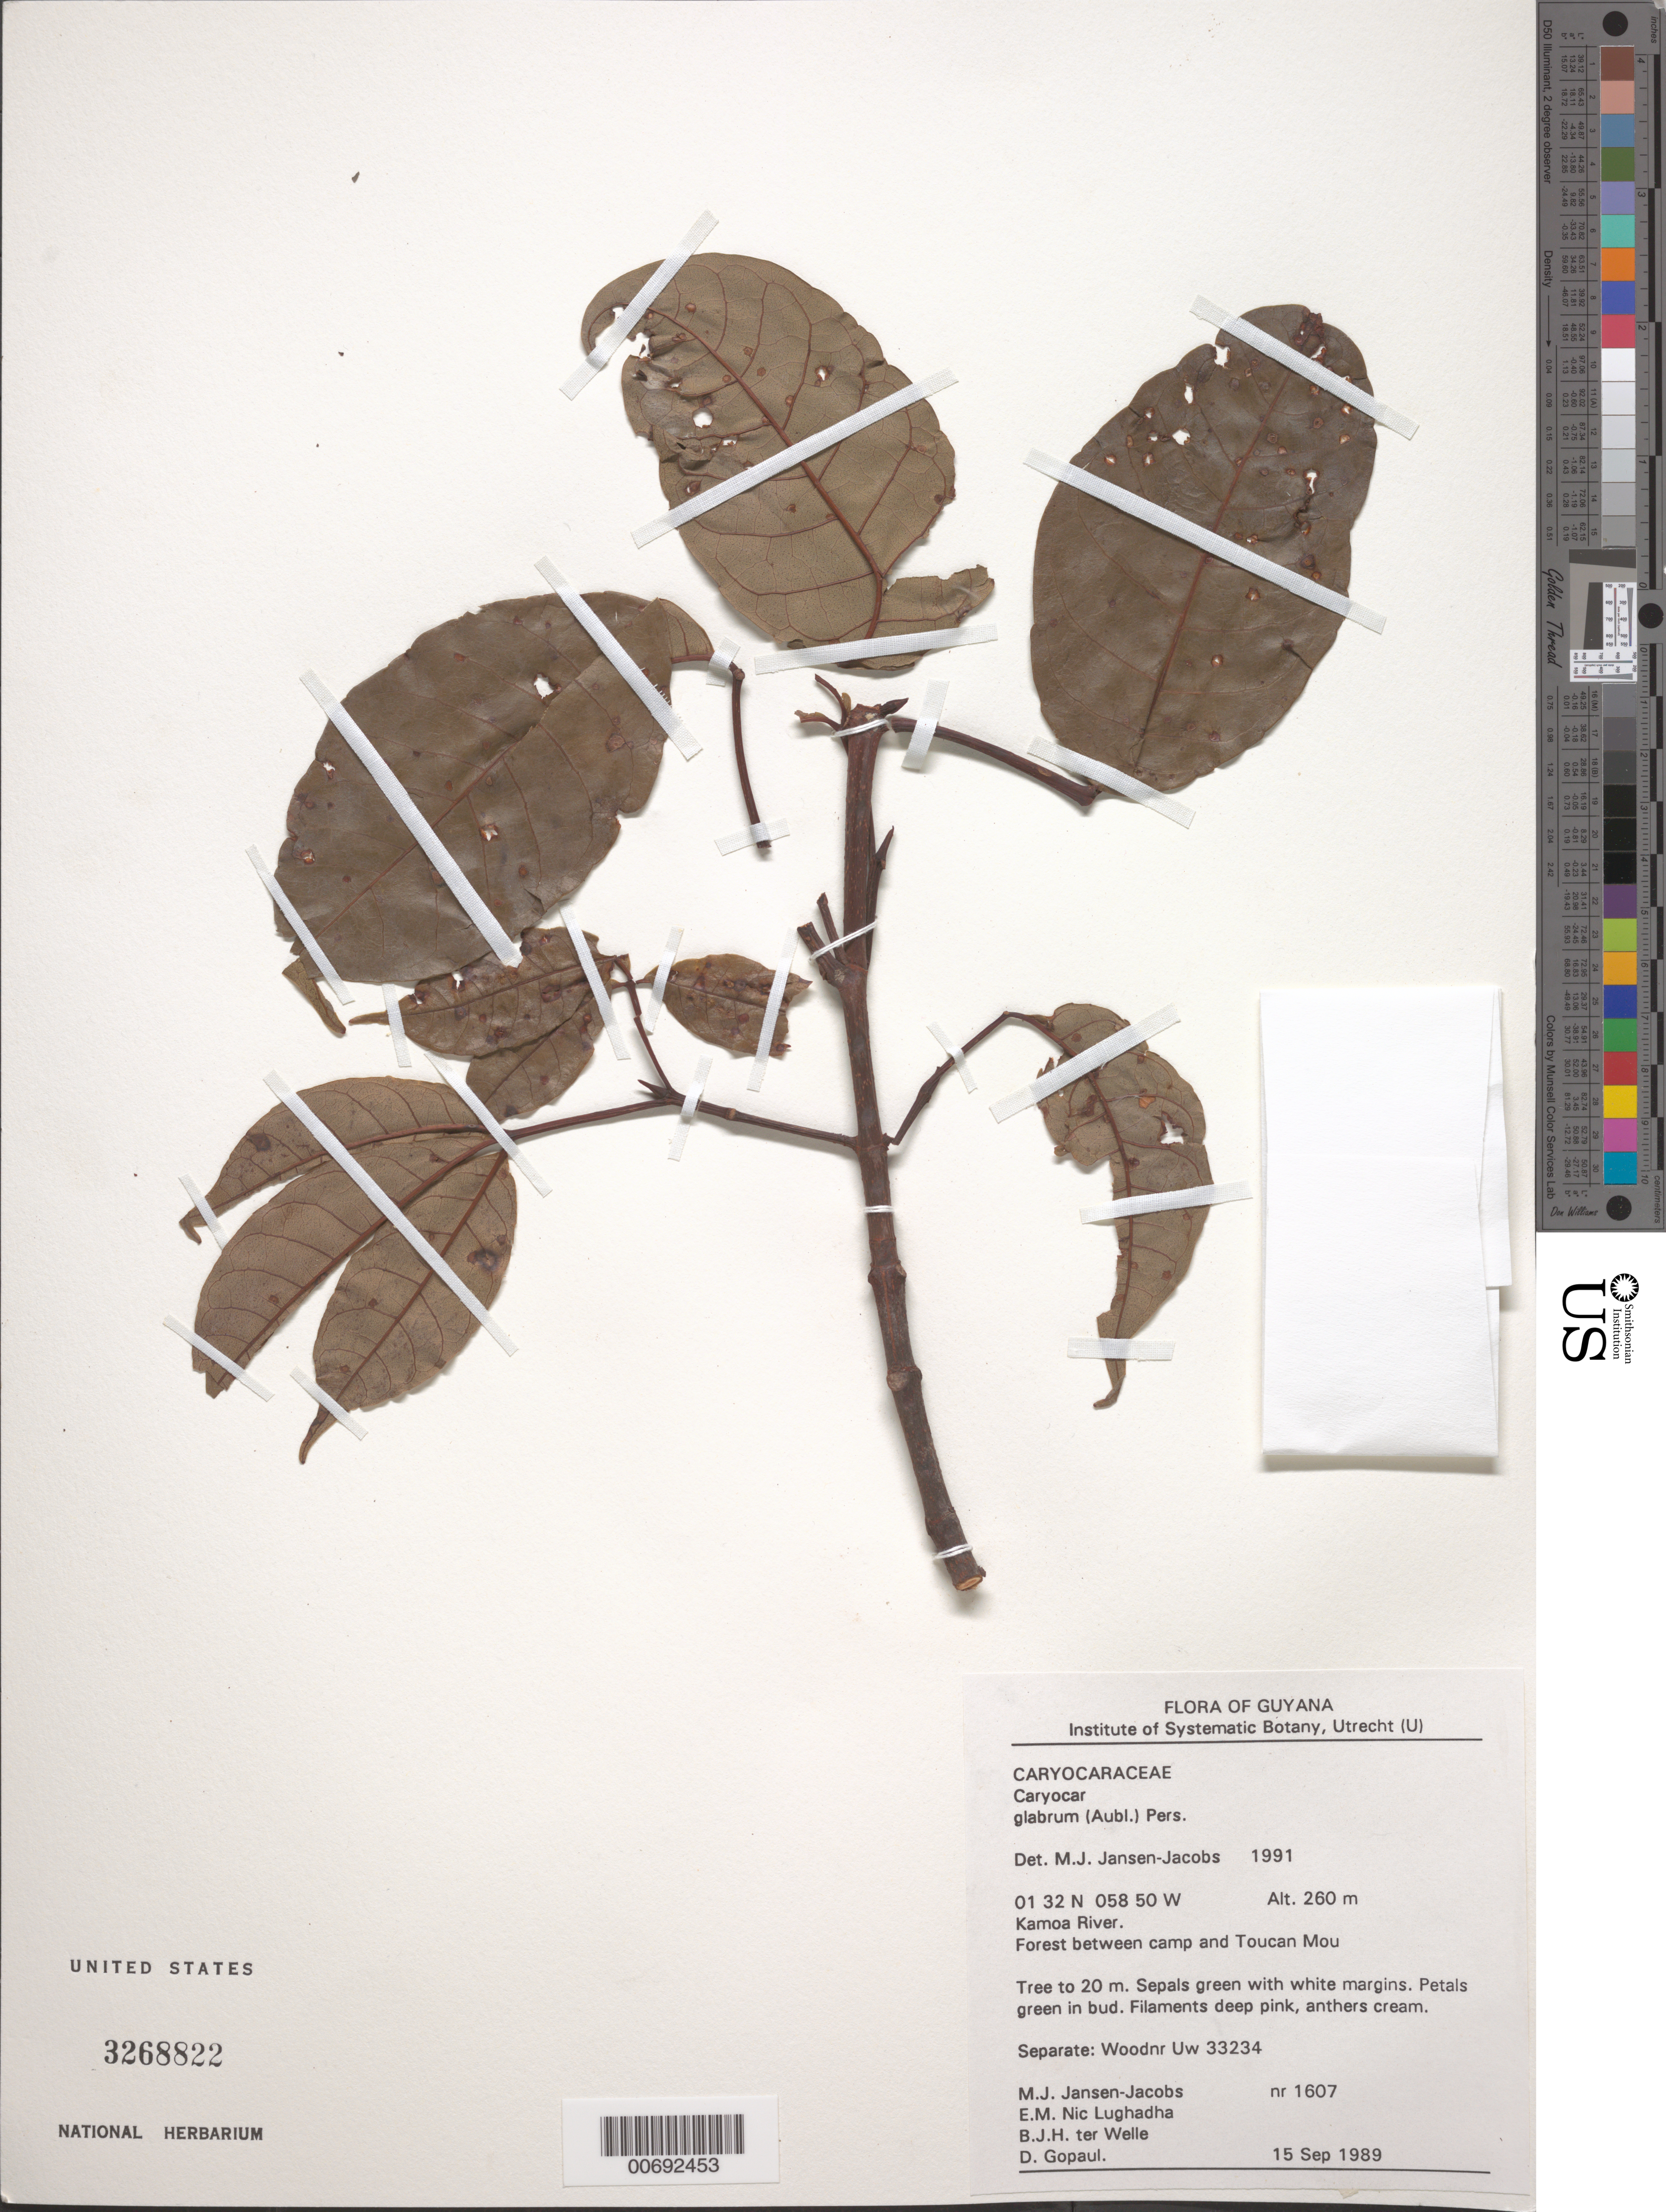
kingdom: Plantae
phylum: Tracheophyta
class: Magnoliopsida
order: Malpighiales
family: Caryocaraceae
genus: Caryocar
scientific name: Caryocar glabrum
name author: (Aubl.) Pers.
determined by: Jansen-Jacobs, M. J., (U), Nationaal Herbarium Nederland, Utrecht University branch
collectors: M. J. Jansen-Jacobs, E. Nic Lughadha, B. Welle & D. Gopaul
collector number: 1607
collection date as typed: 15-Sep-89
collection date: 1989-09-15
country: Guyana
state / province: U. Takutu-U. Essequibo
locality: Toucan Mountain, Kamoa River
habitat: Forest betw. camp and mt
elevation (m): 260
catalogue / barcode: US 3268822